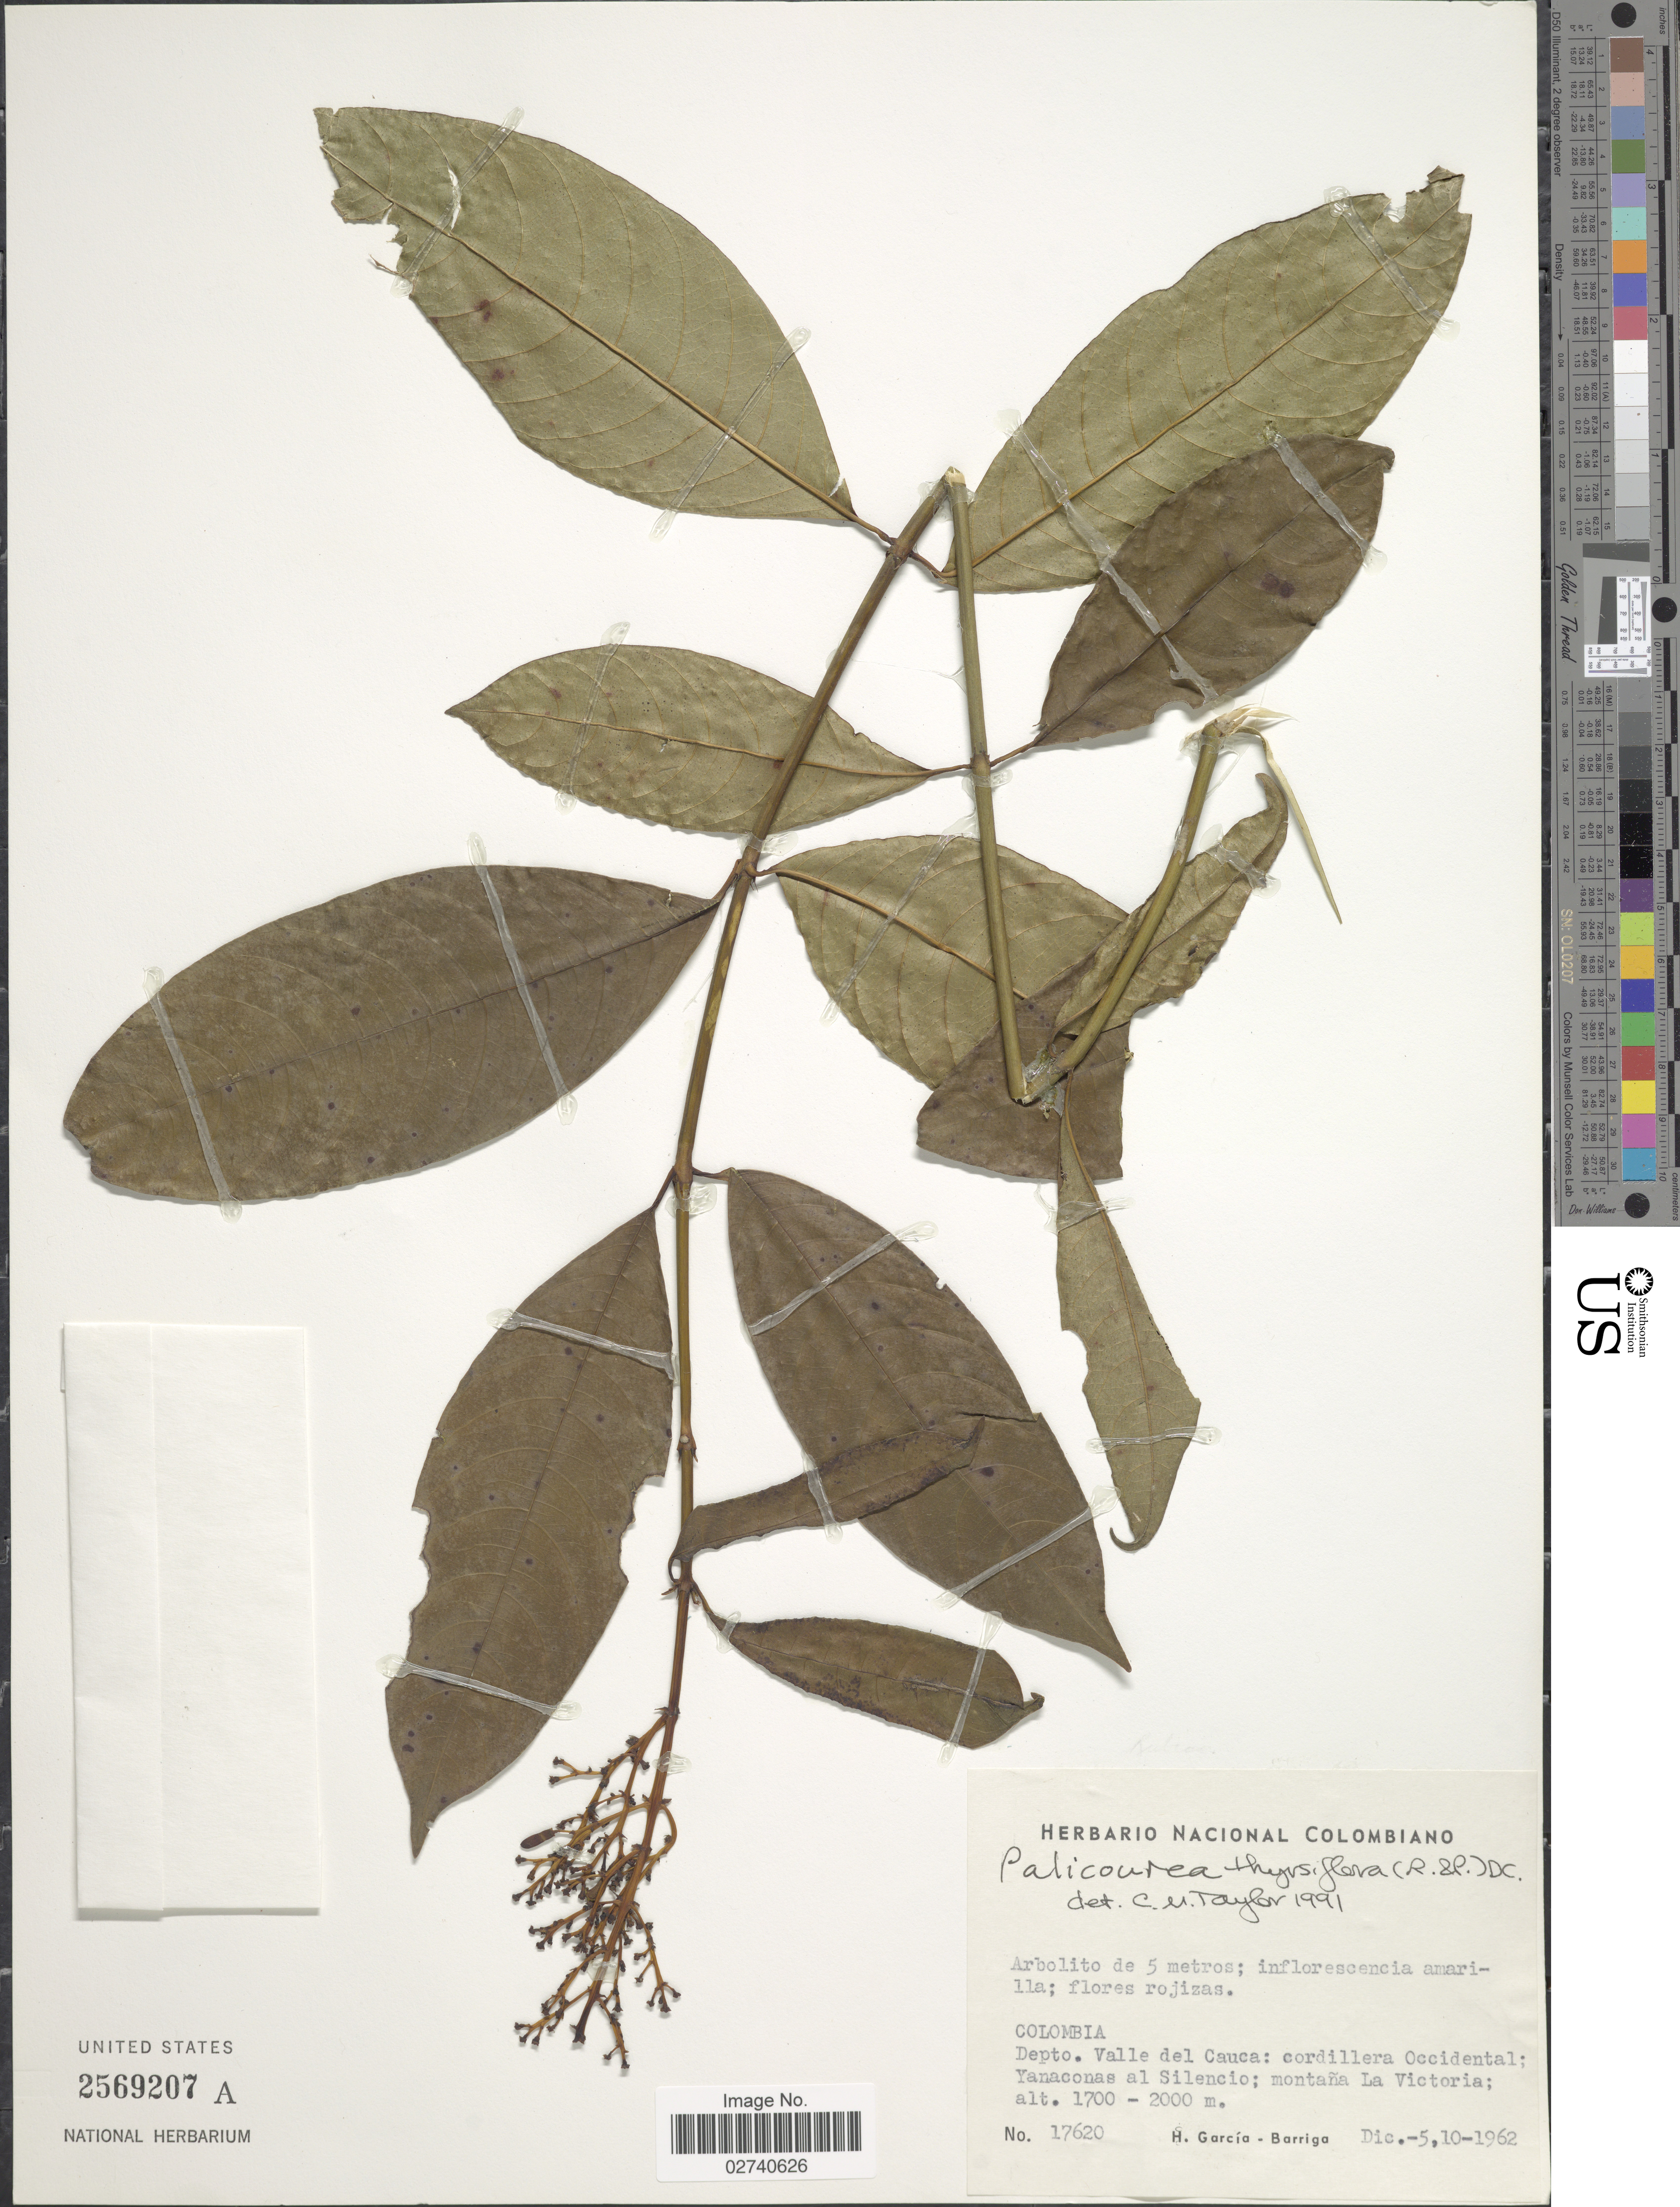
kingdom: Plantae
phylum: Tracheophyta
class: Magnoliopsida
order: Gentianales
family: Rubiaceae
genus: Palicourea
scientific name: Palicourea thyrsiflora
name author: (Ruiz & Pav.) DC.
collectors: H. García Barriga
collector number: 17620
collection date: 1962-12-05/1962-12-10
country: Colombia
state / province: Valle del Cauca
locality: Cordillera Occidental; Yanaconas al Silencio; montana La Victoria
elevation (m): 1700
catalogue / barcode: US 2569207A